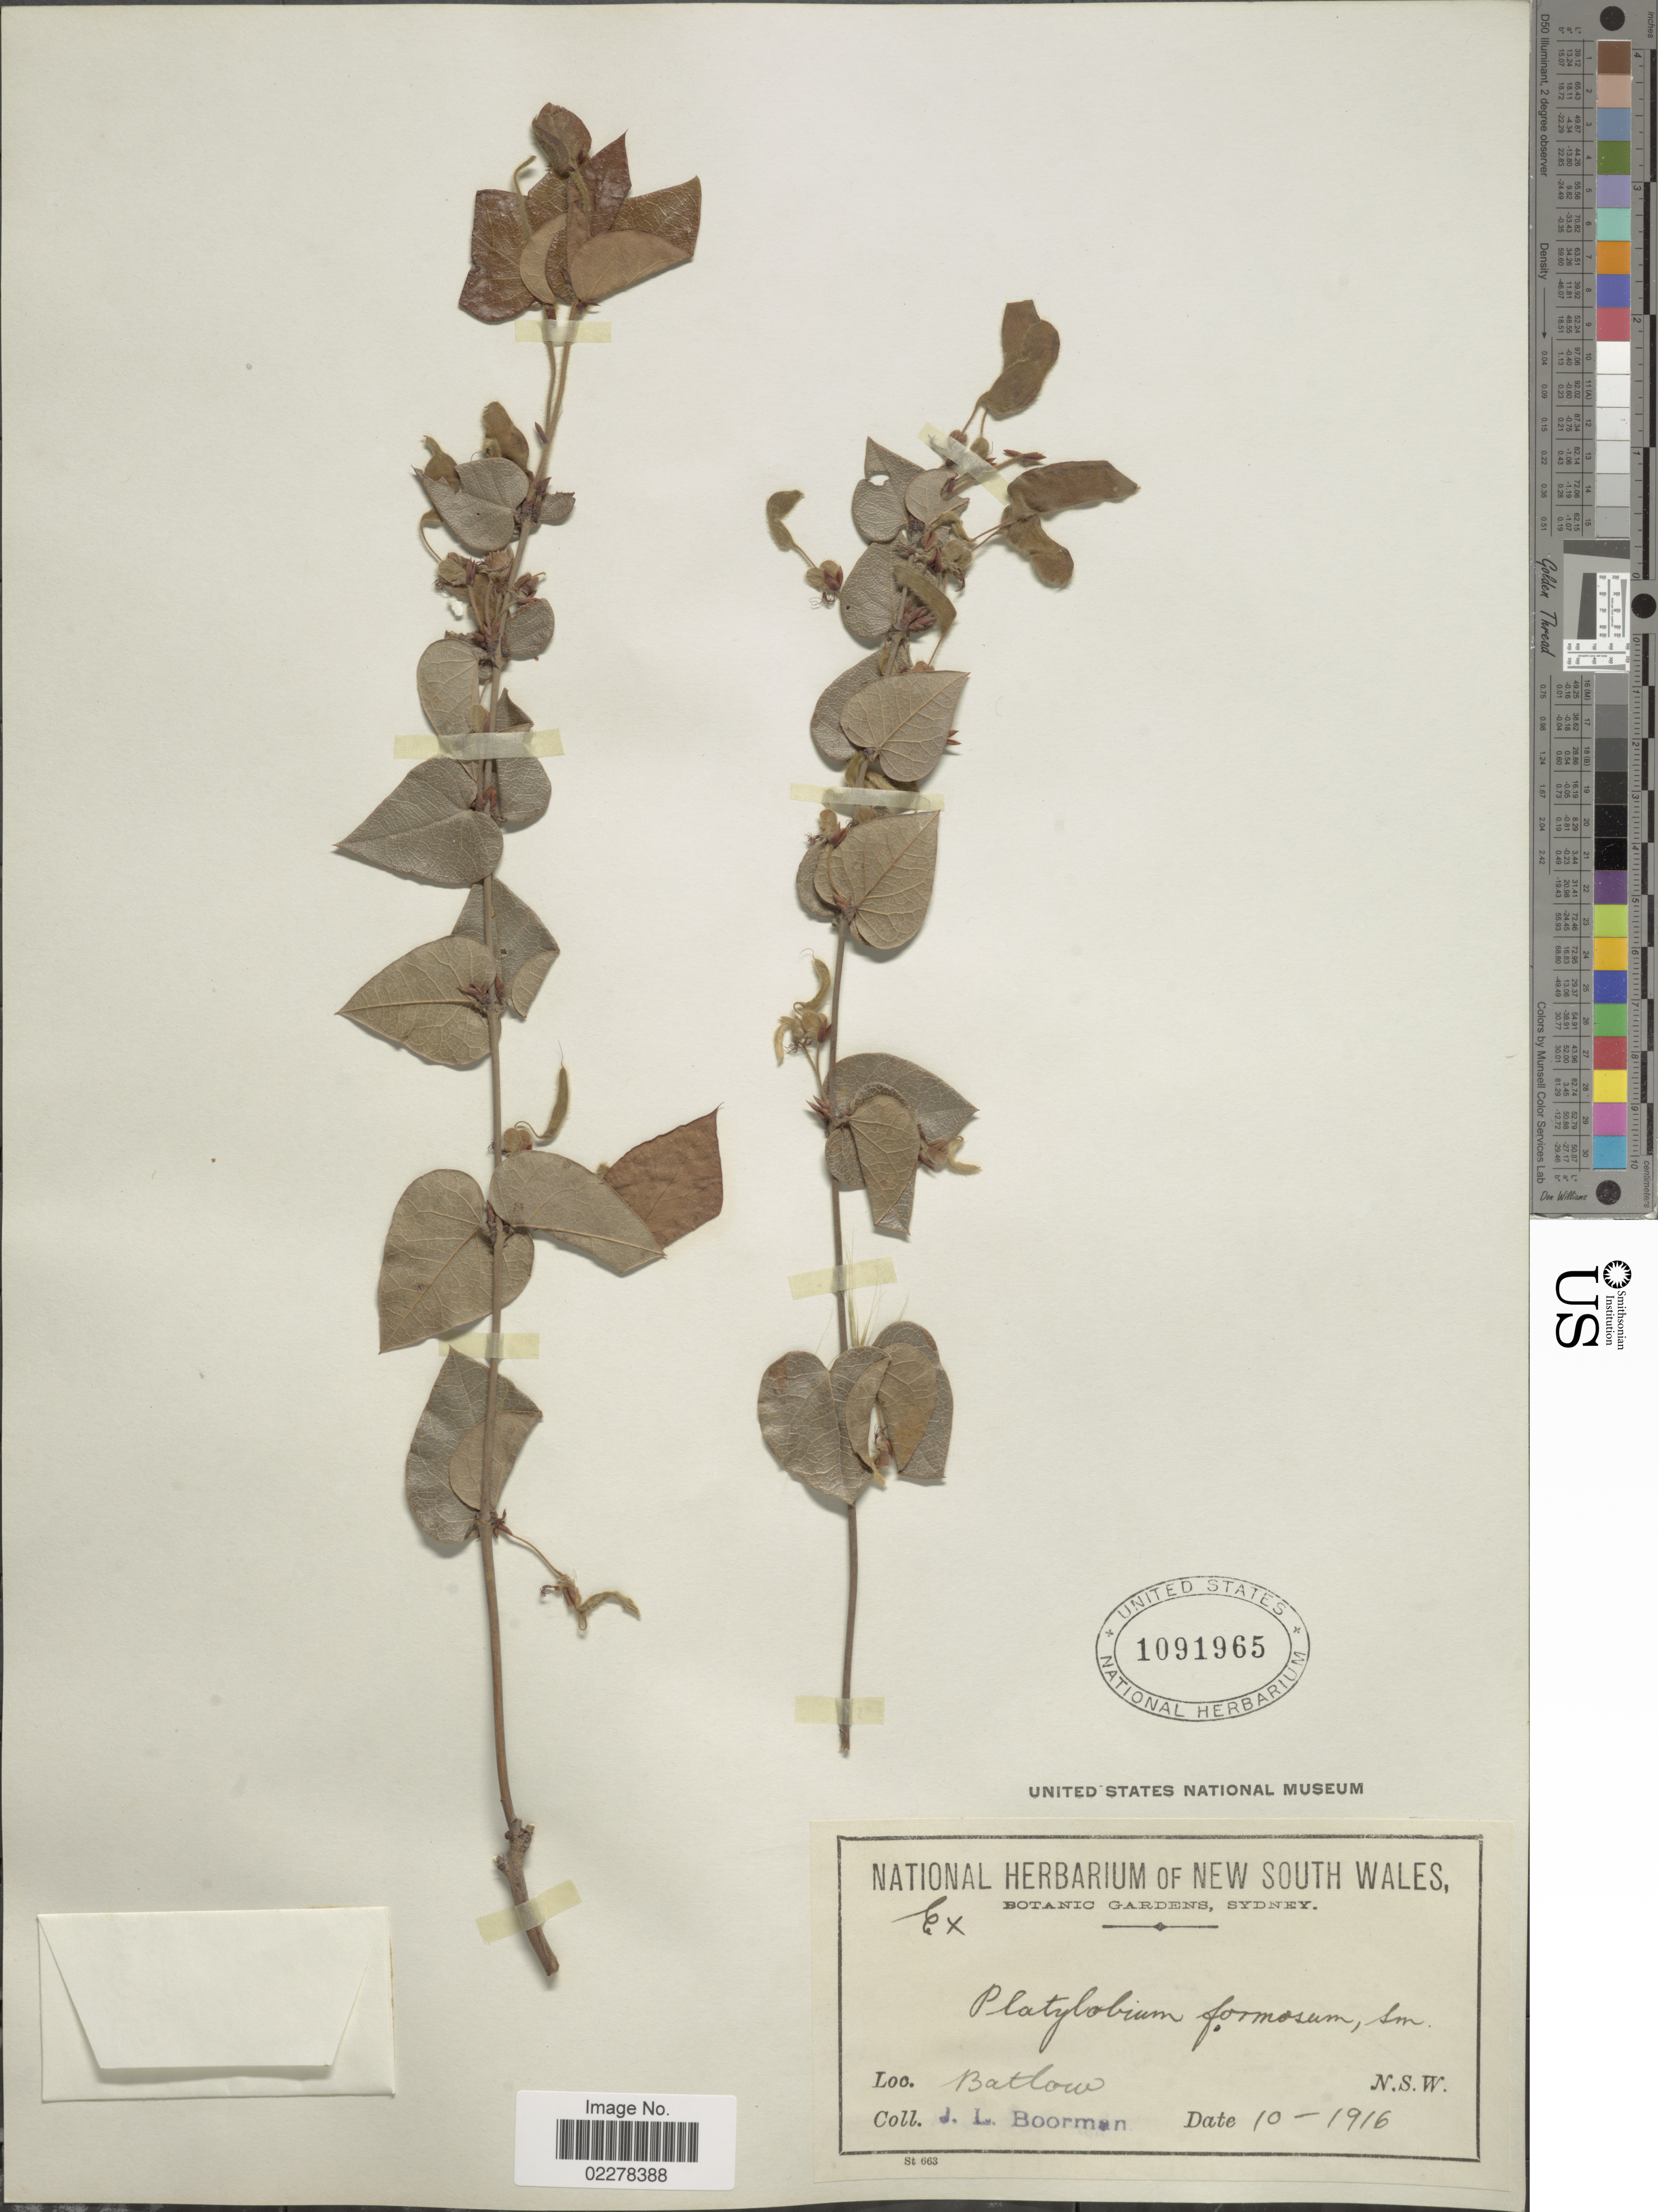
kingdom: Plantae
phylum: Tracheophyta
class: Magnoliopsida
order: Fabales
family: Fabaceae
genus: Platylobium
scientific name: Platylobium formosum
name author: Sm.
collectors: J. Boorman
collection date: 1916-10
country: Australia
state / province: New South Wales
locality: Batlow. N.S.W.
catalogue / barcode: US 1091965